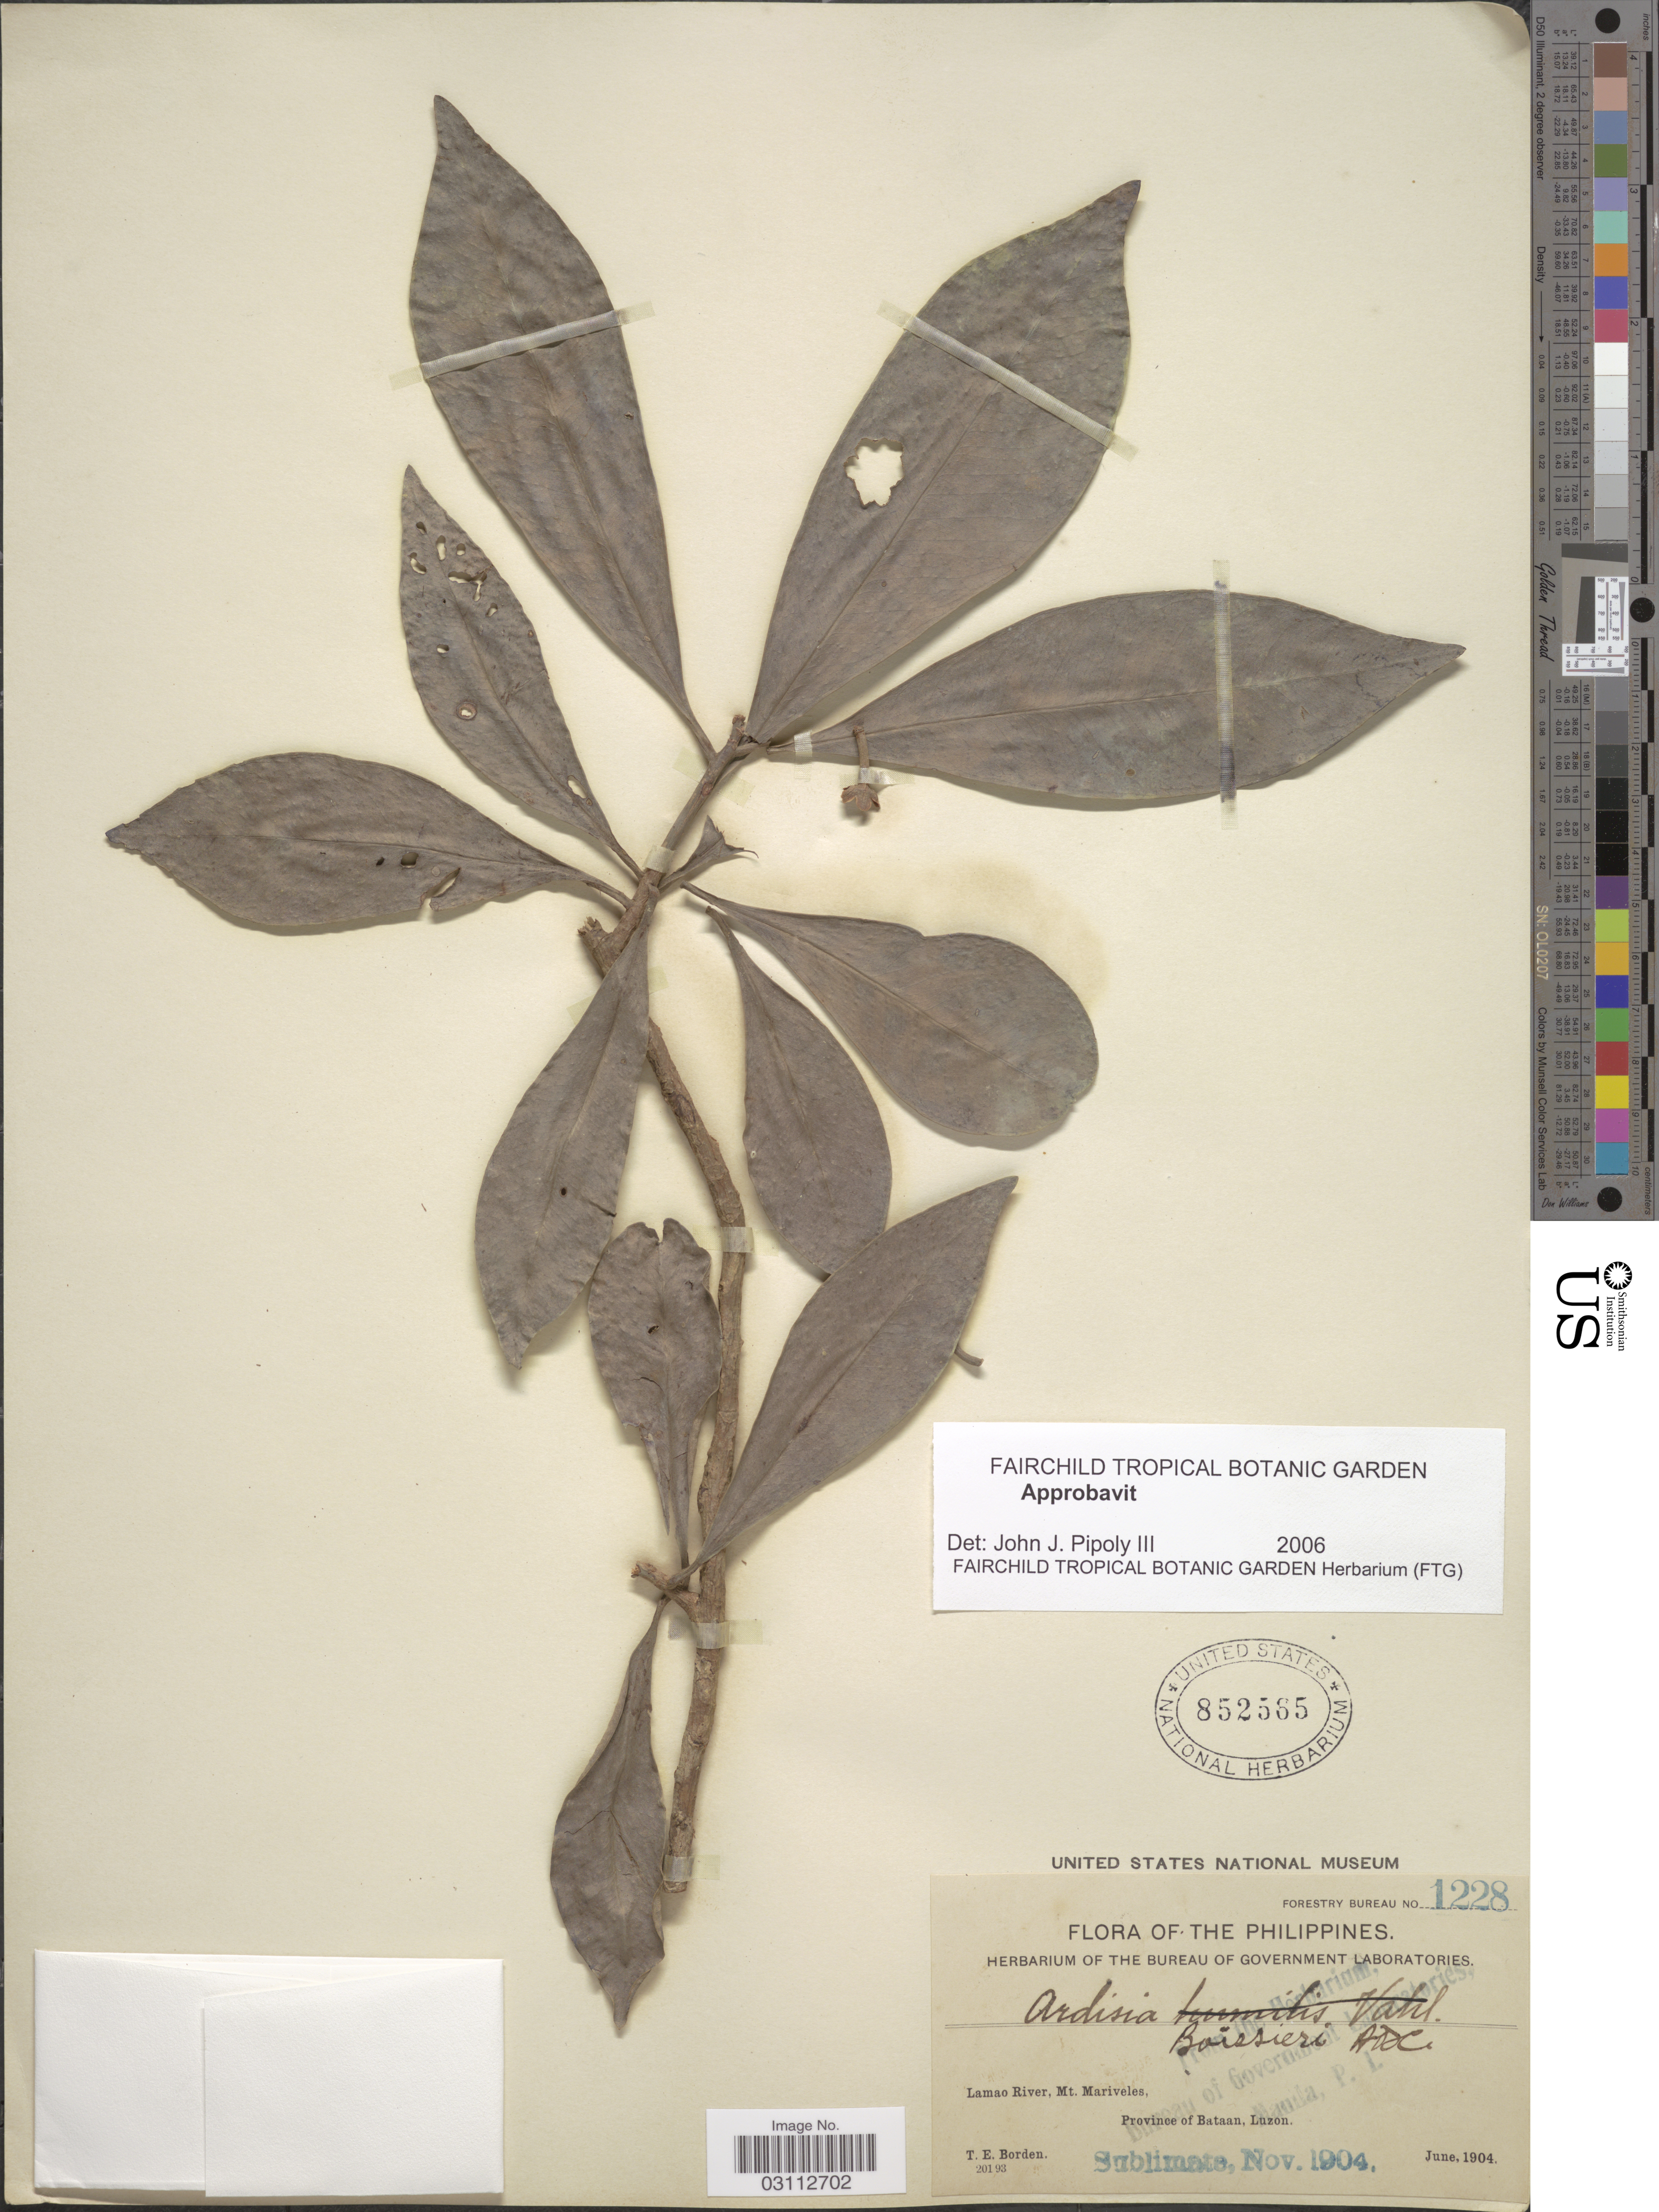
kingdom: Plantae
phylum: Tracheophyta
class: Magnoliopsida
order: Ericales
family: Primulaceae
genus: Ardisia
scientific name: Ardisia boissieri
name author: A. DC.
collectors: T. E. Borden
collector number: Forestry Bureau 1228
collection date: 1904-06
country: Philippines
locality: Lamao River, Mt. Mariveles, Province of Bataan, Luzon.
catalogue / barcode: US 852565